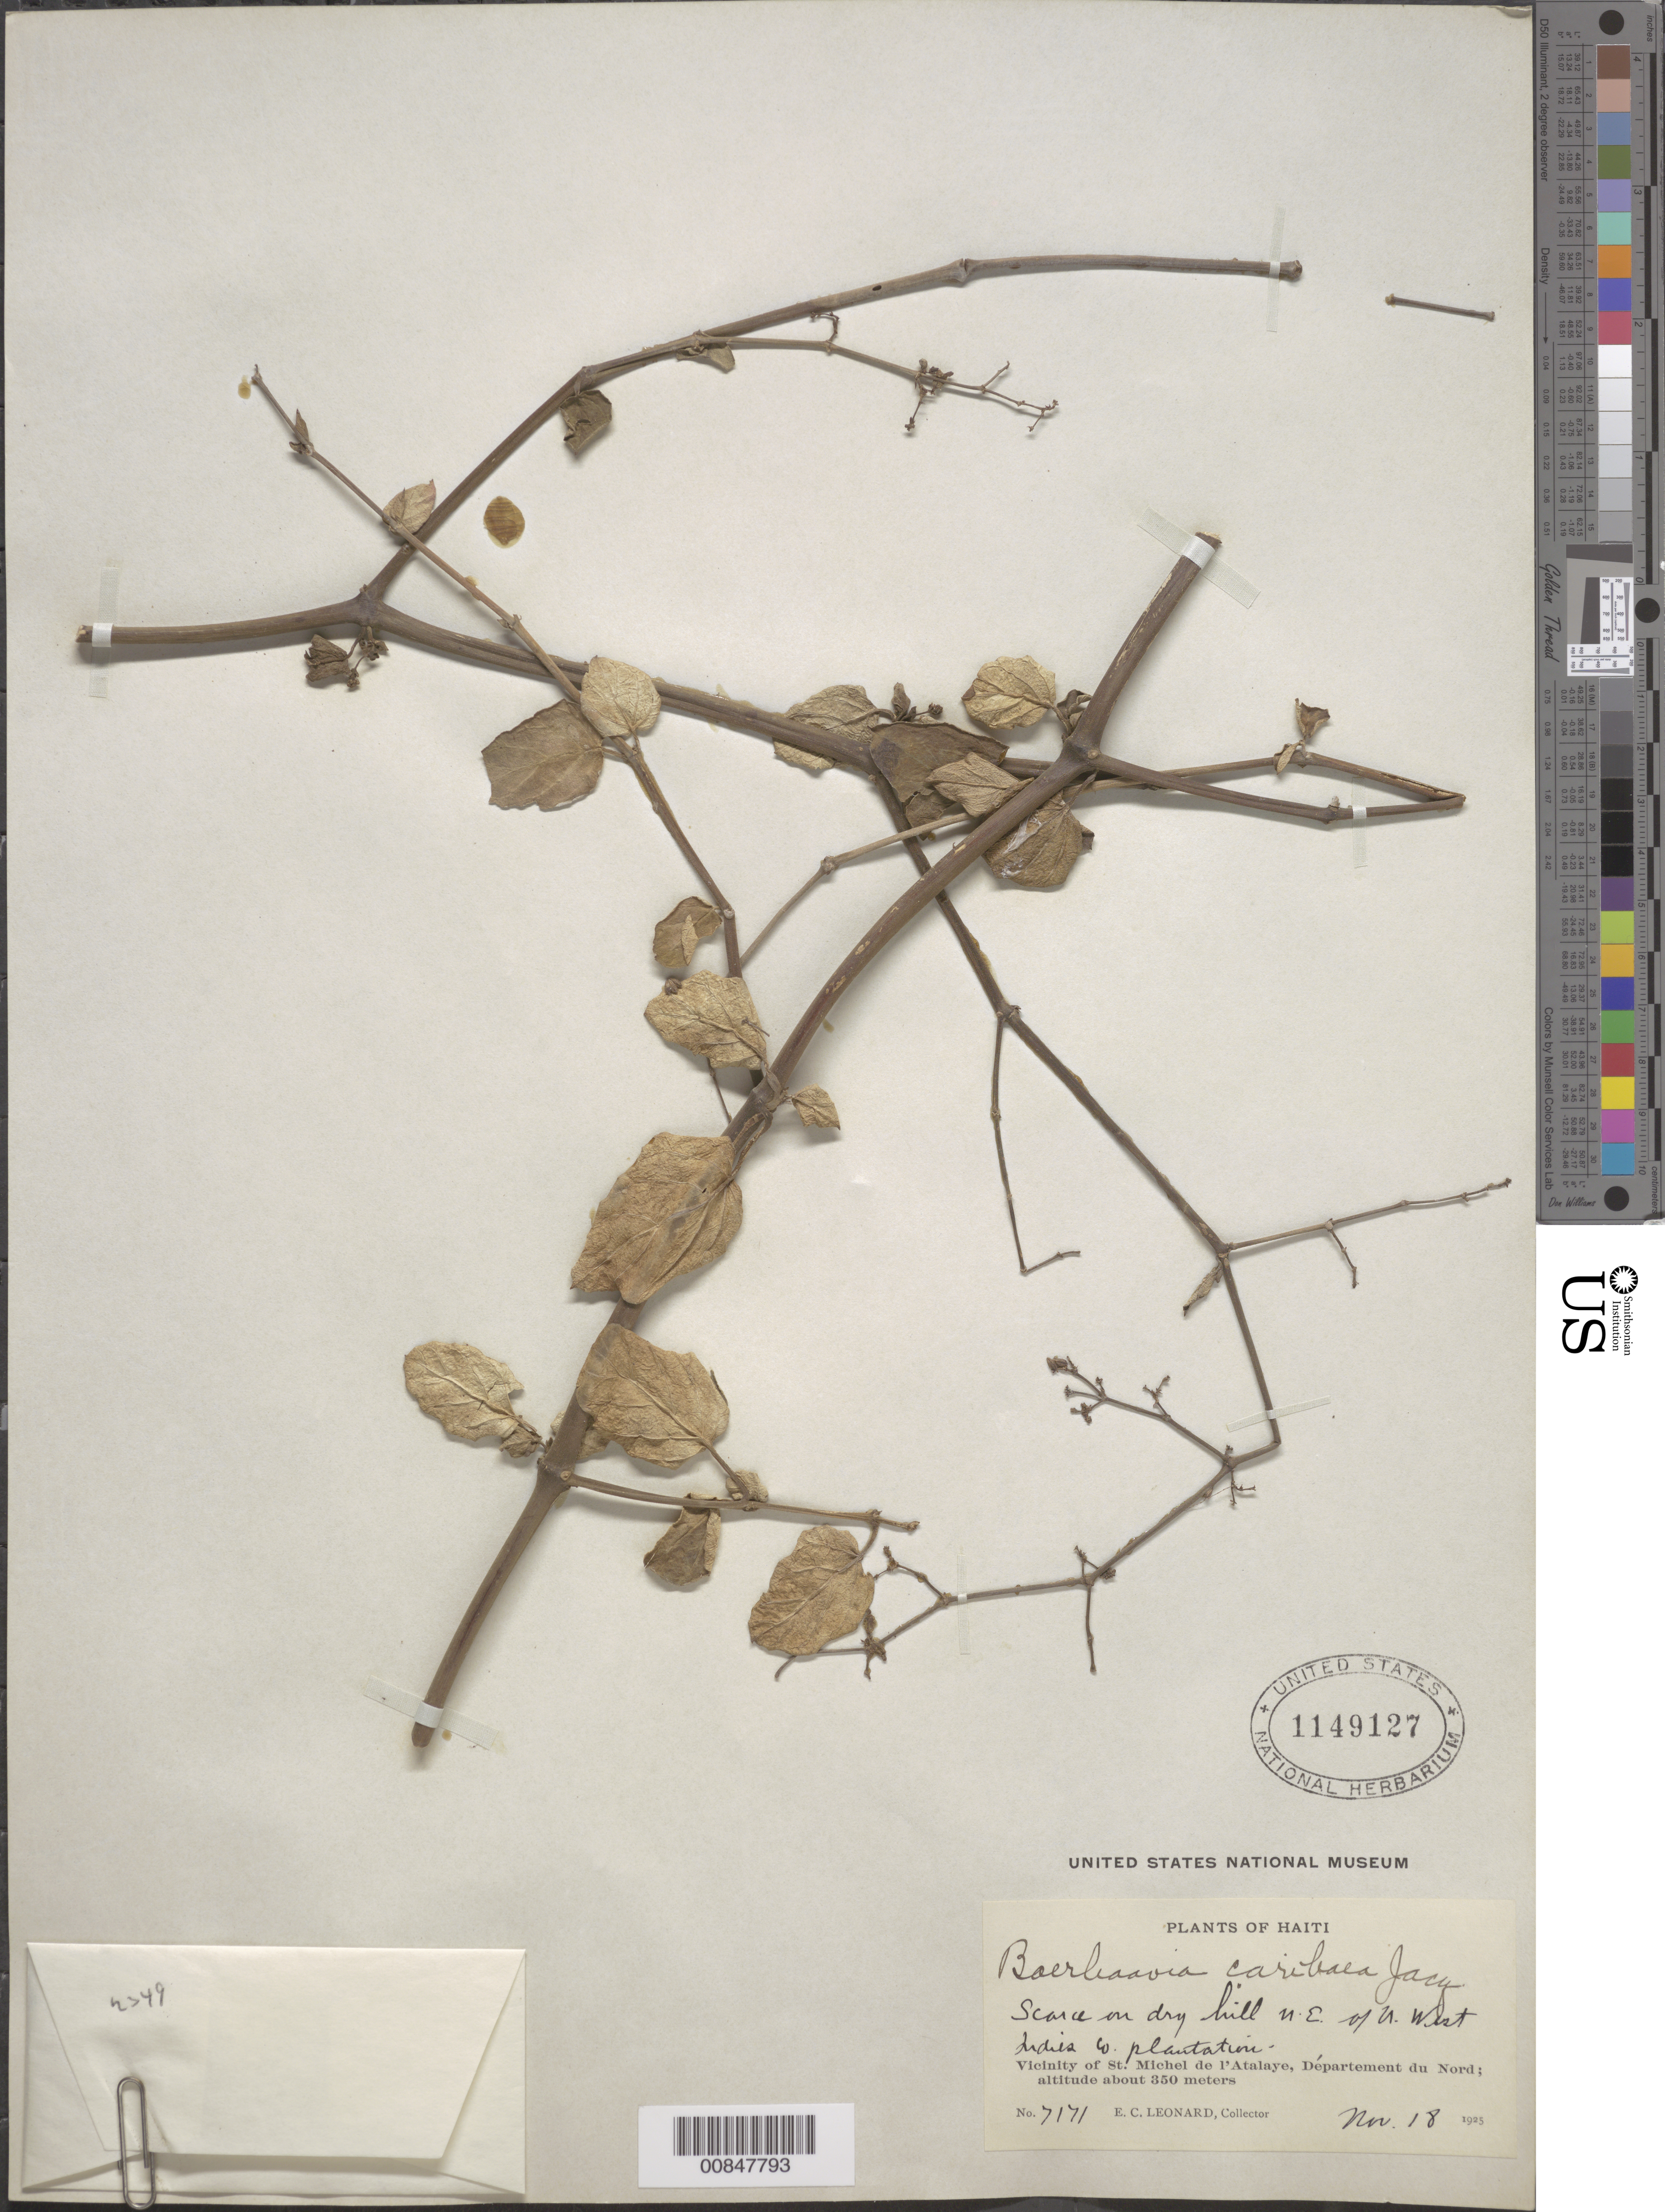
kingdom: Plantae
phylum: Tracheophyta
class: Magnoliopsida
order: Caryophyllales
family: Nyctaginaceae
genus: Boerhavia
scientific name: Boerhavia coccinea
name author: Mill.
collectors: E. C. Leonard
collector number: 7171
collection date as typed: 18 Nov 1925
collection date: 1925-11-18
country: Haiti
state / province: Nord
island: Hispaniola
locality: Vicinity of St. Michel de l'Atalaya. N.E. of U. West Indies Co. Plantation.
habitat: Dry hill.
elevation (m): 350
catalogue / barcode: US 1149127